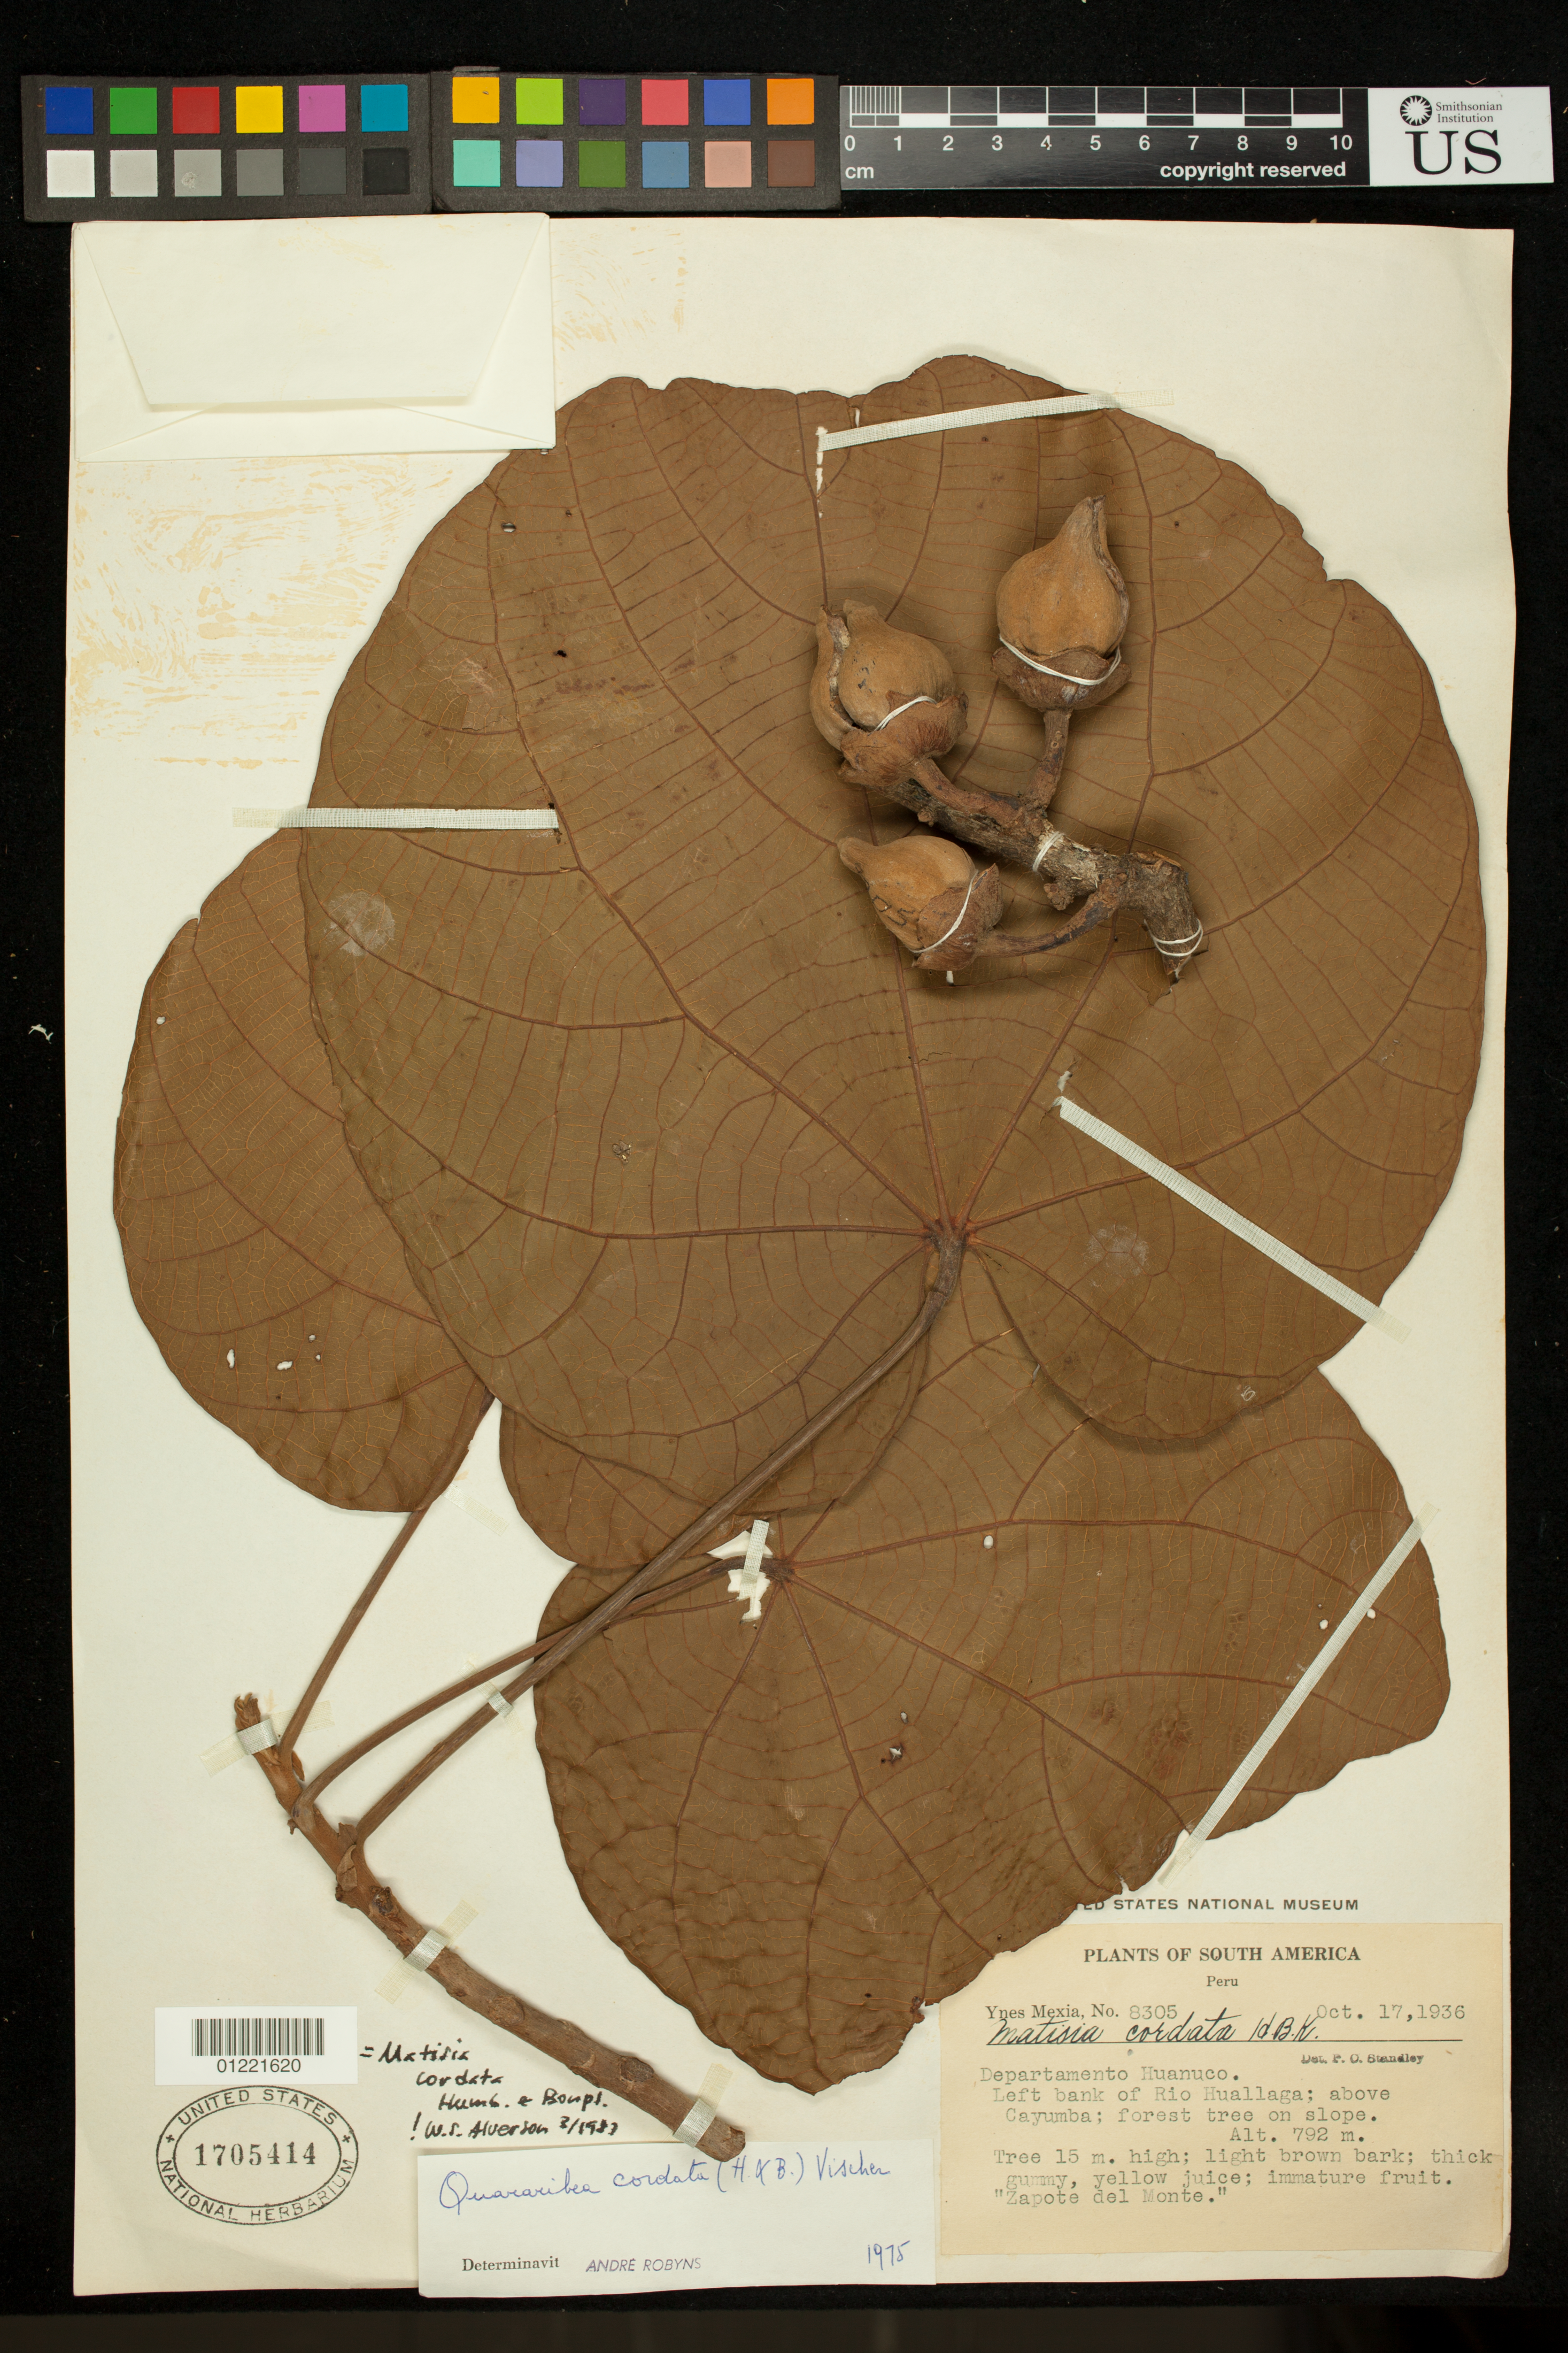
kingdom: Plantae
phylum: Tracheophyta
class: Magnoliopsida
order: Malvales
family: Malvaceae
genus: Matisia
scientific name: Matisia cordata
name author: Humb. & Bonpl.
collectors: Y. Mexia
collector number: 8305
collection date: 1936-10-17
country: Peru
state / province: Huánuco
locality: Left bank of Rio Huallaga; above Cayumba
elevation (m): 792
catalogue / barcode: US 1705414